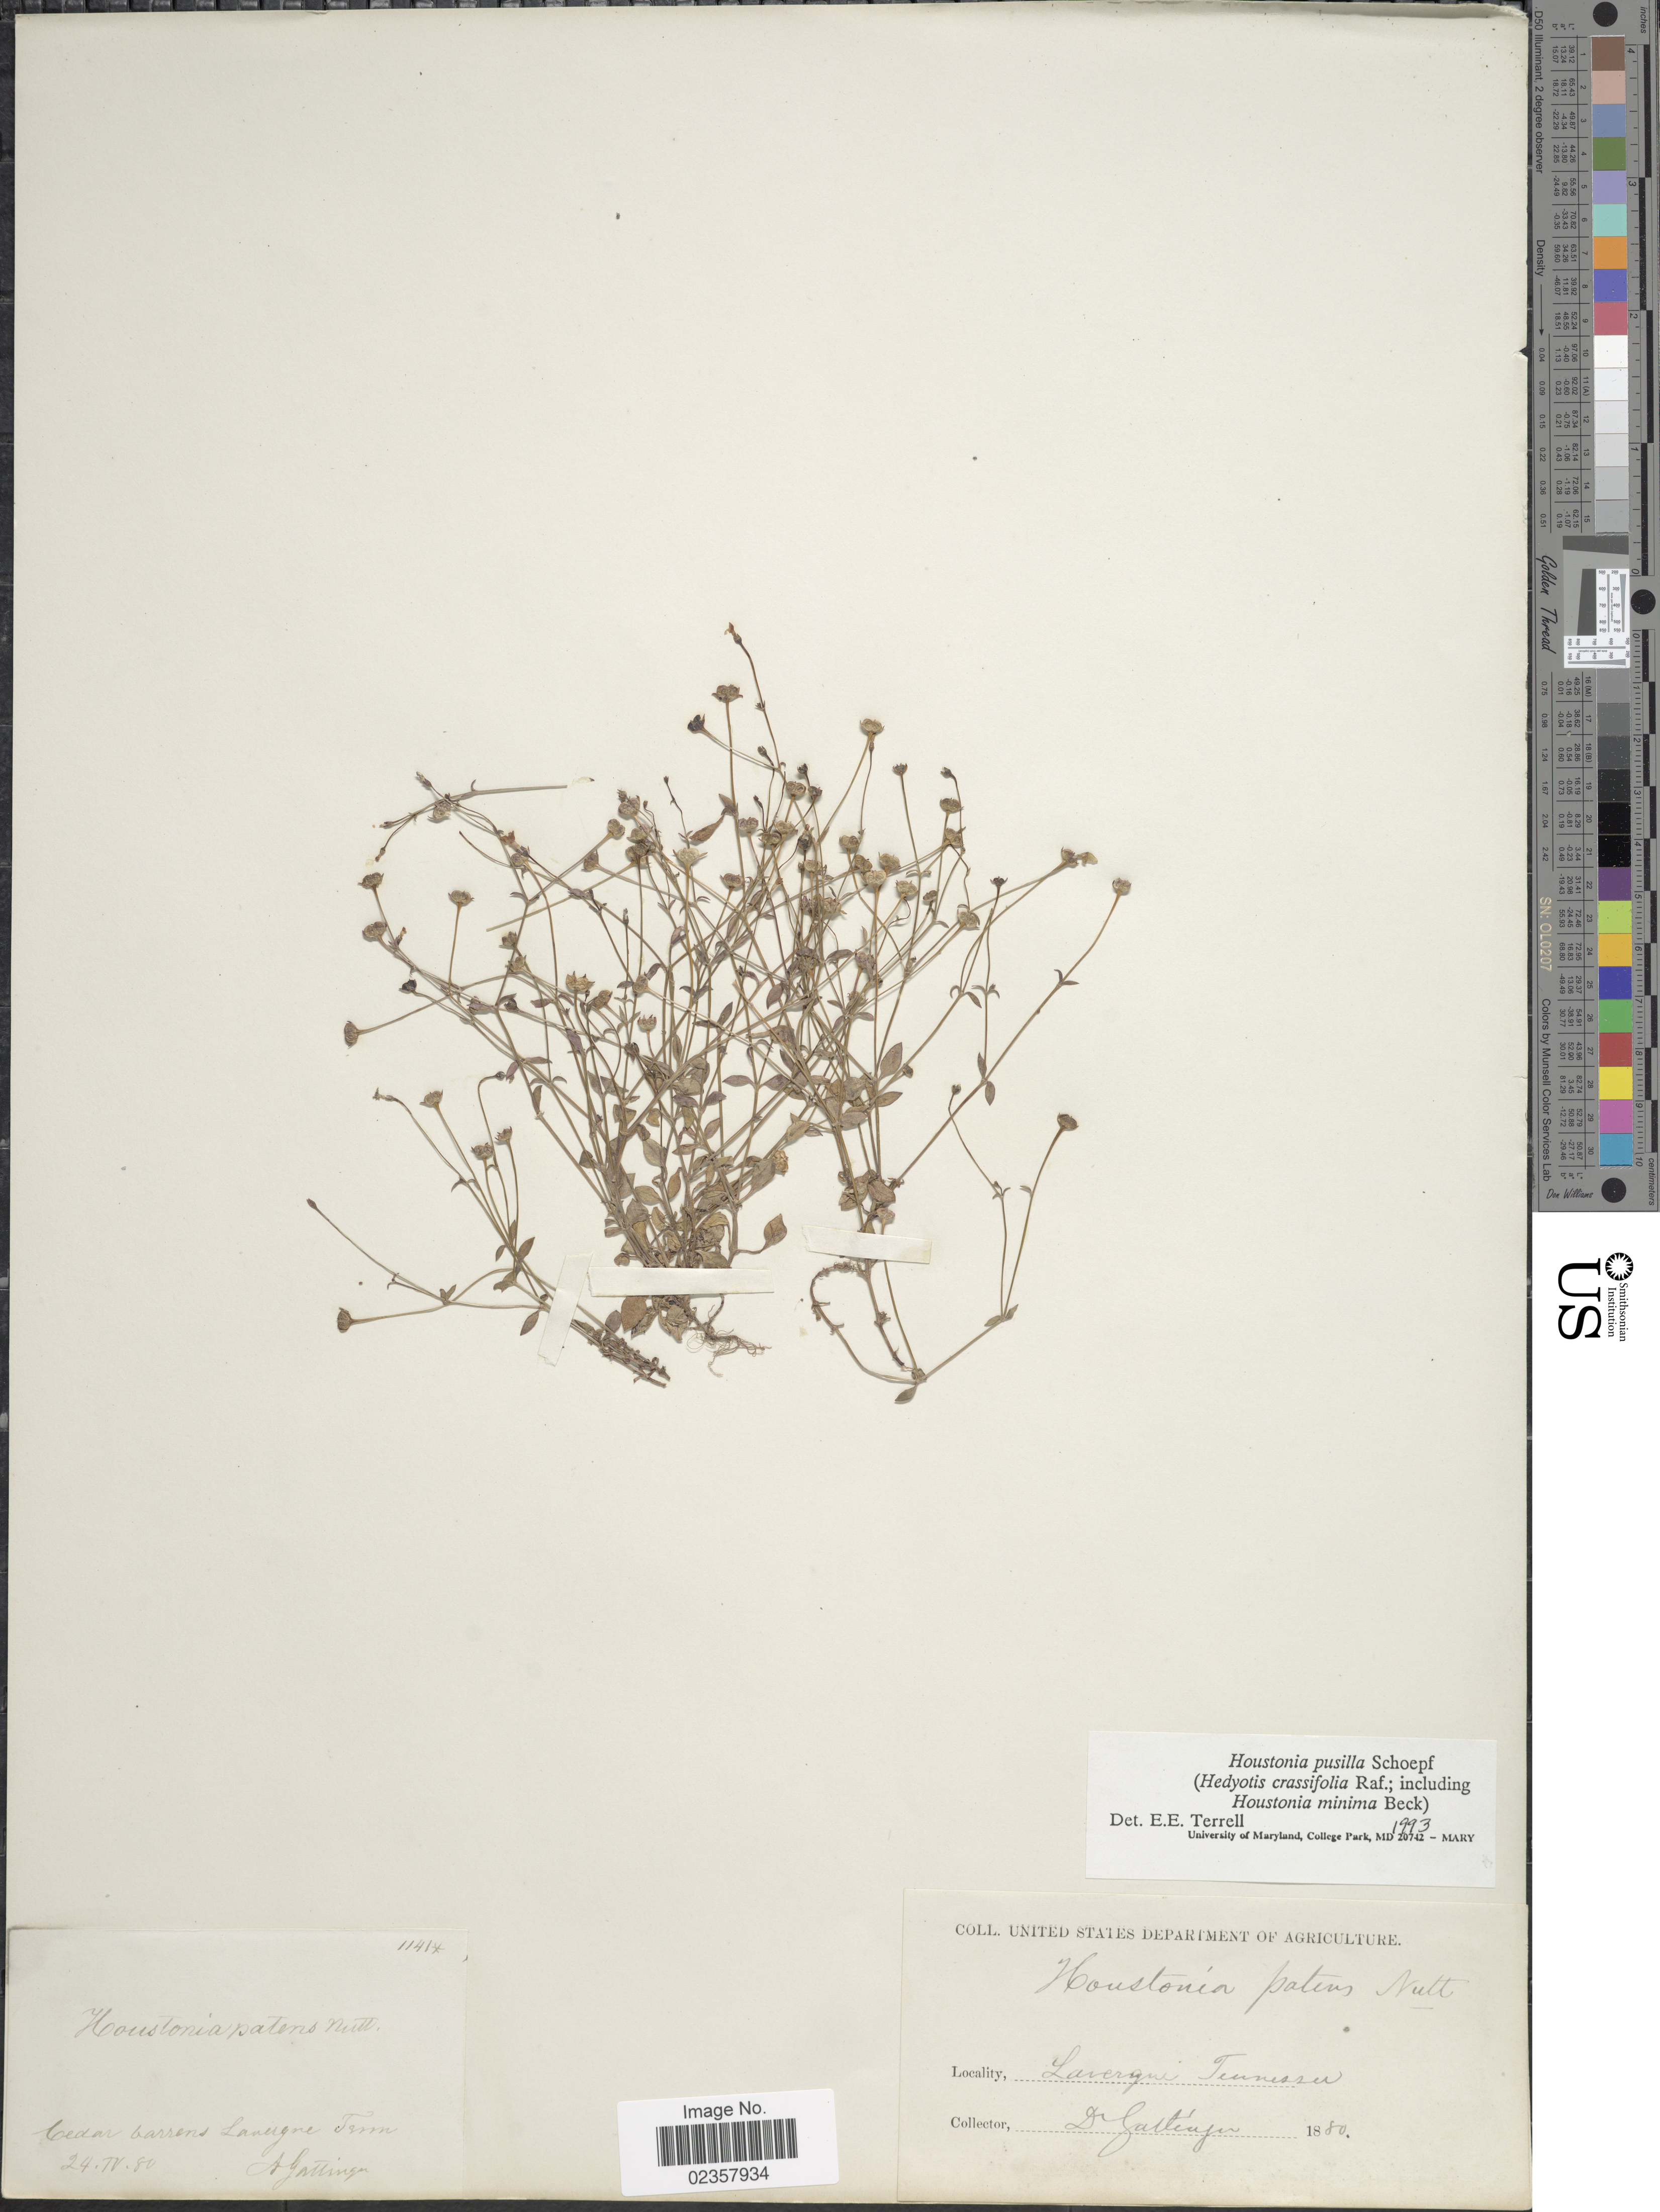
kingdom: Plantae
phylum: Tracheophyta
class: Magnoliopsida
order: Gentianales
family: Rubiaceae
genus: Houstonia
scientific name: Houstonia pusilla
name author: Schoepf.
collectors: A. Gattinger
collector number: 1141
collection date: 1880-04-24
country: United States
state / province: Tennessee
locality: Cedar barrens, Lavergne,